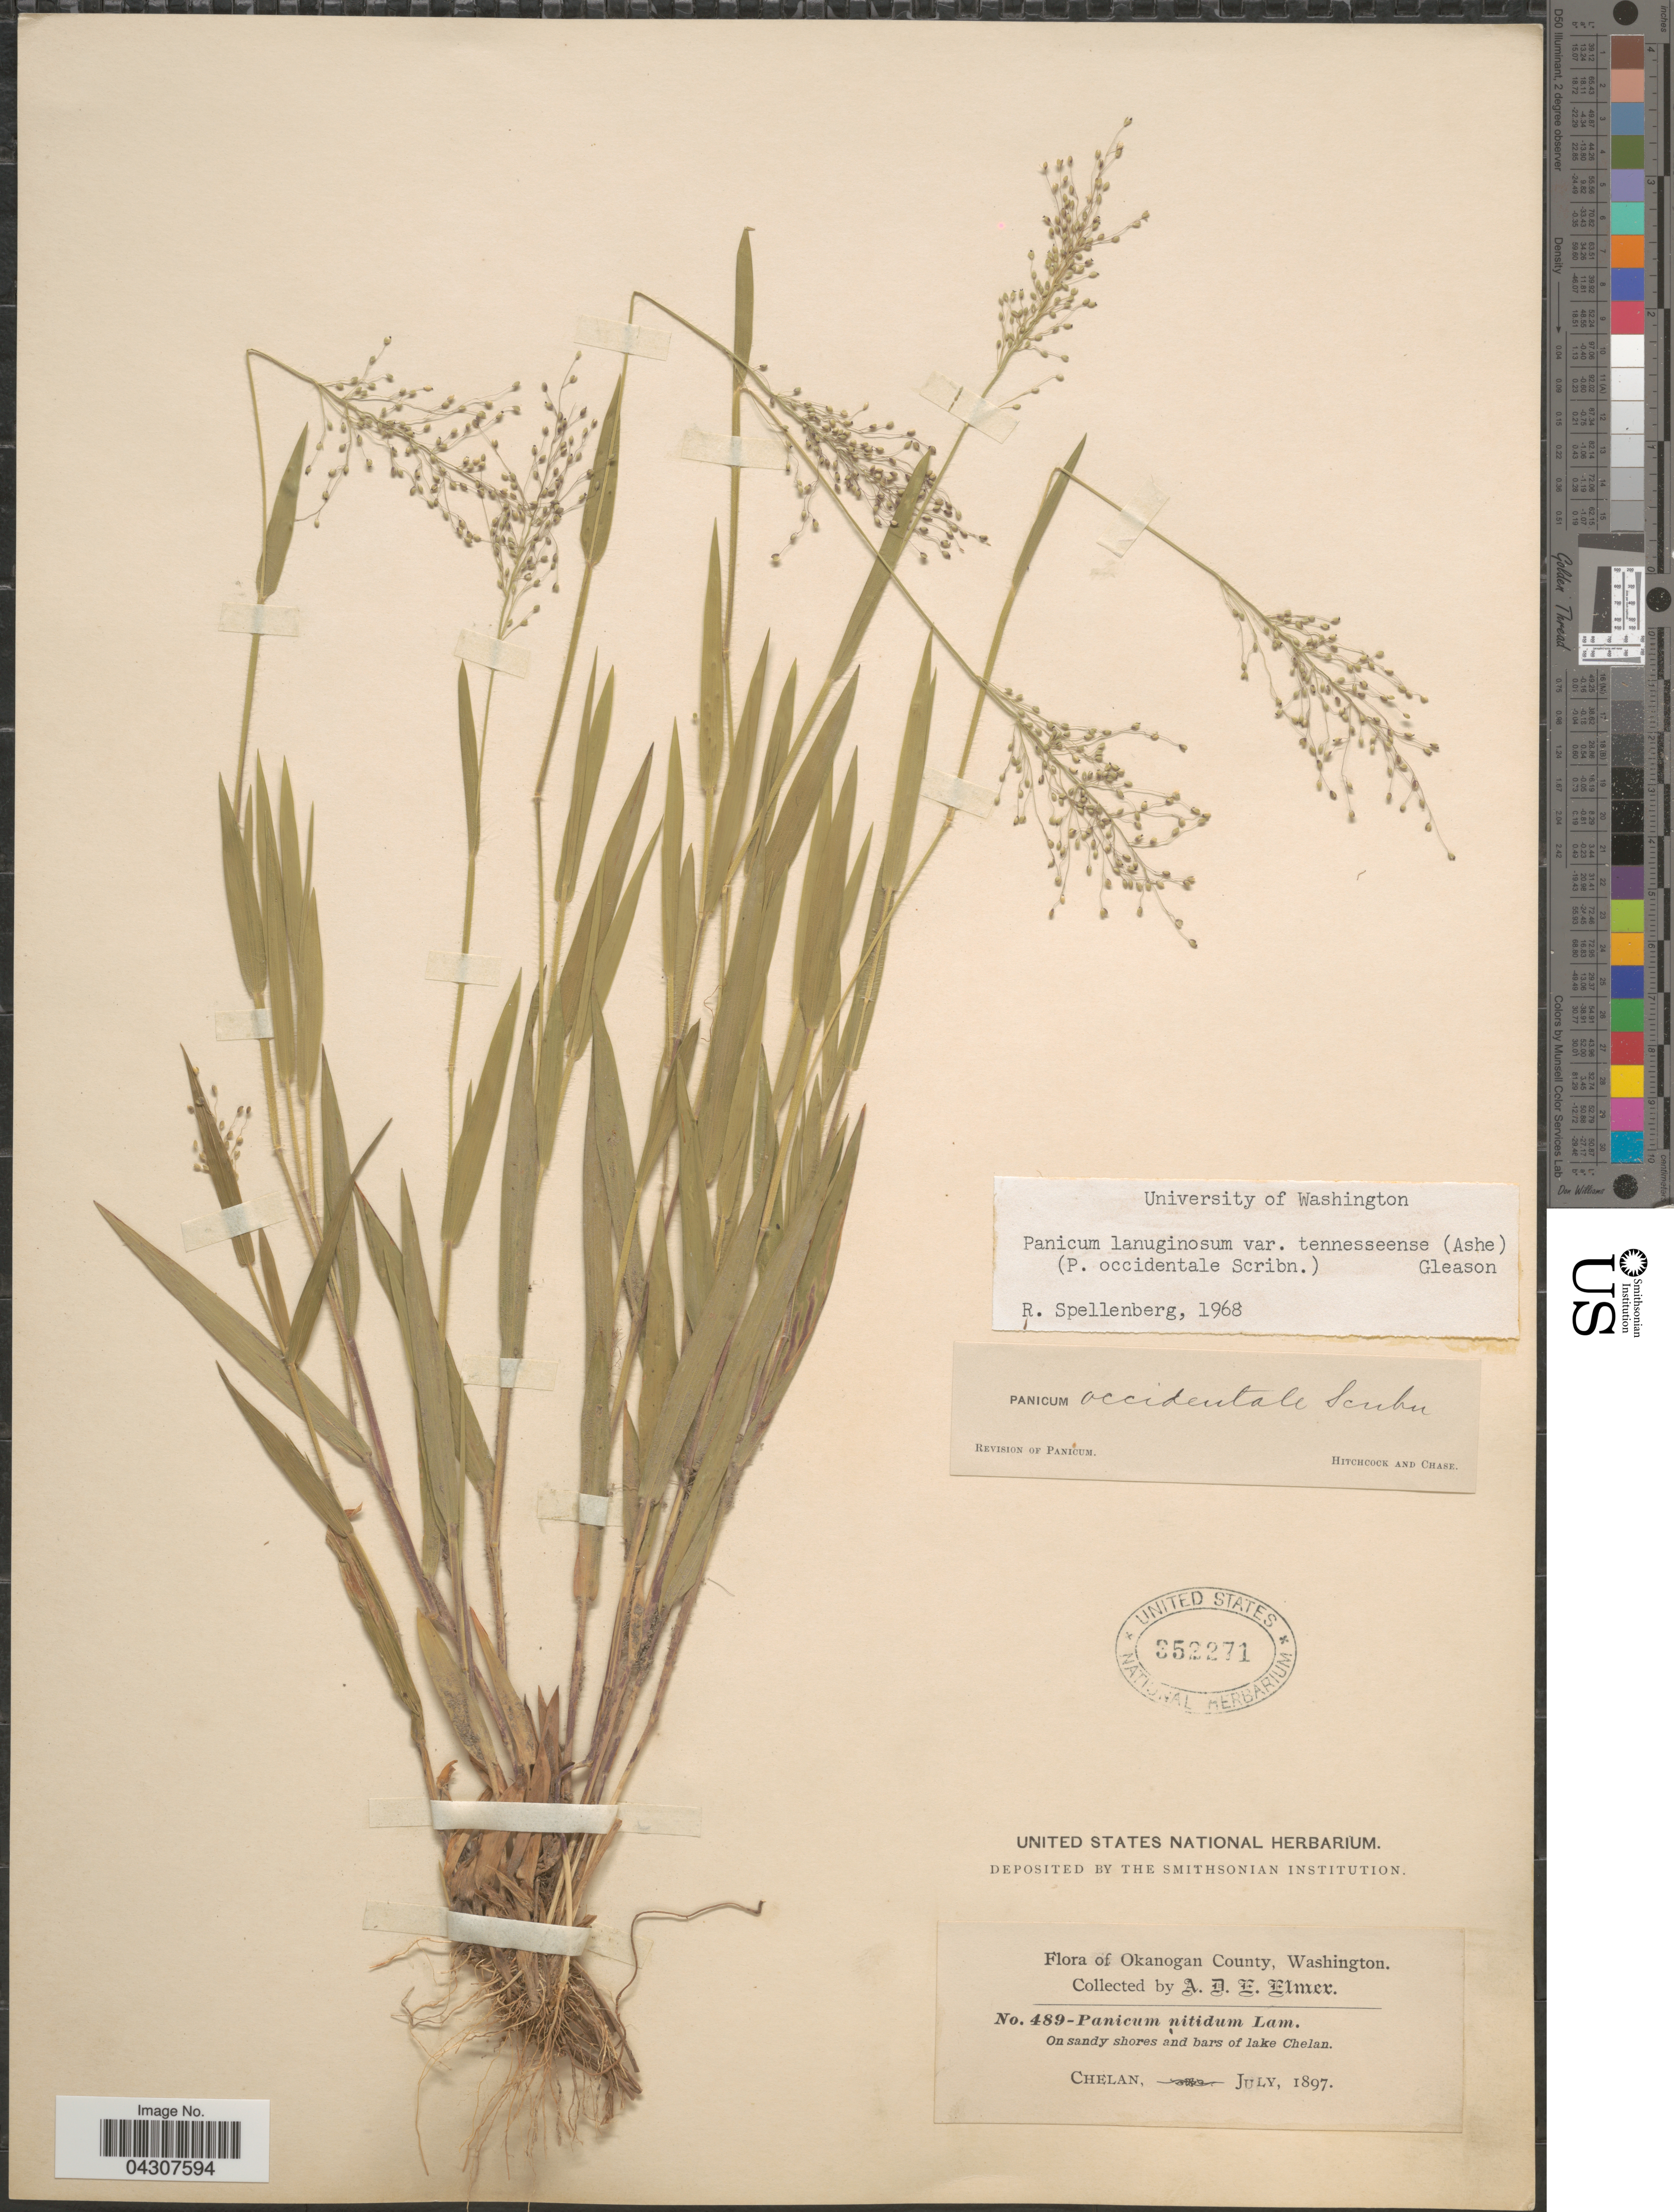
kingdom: Plantae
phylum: Tracheophyta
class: Liliopsida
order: Poales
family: Poaceae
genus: Dichanthelium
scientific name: Dichanthelium acuminatum var. acuminatum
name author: (Sw.) Gould & C.A. Clark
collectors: A. D. E. Elmer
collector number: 489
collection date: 1897-07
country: United States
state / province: Washington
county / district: Chelan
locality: On sandy shores and bars of Lake Chelan. Chelan.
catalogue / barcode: US 352271